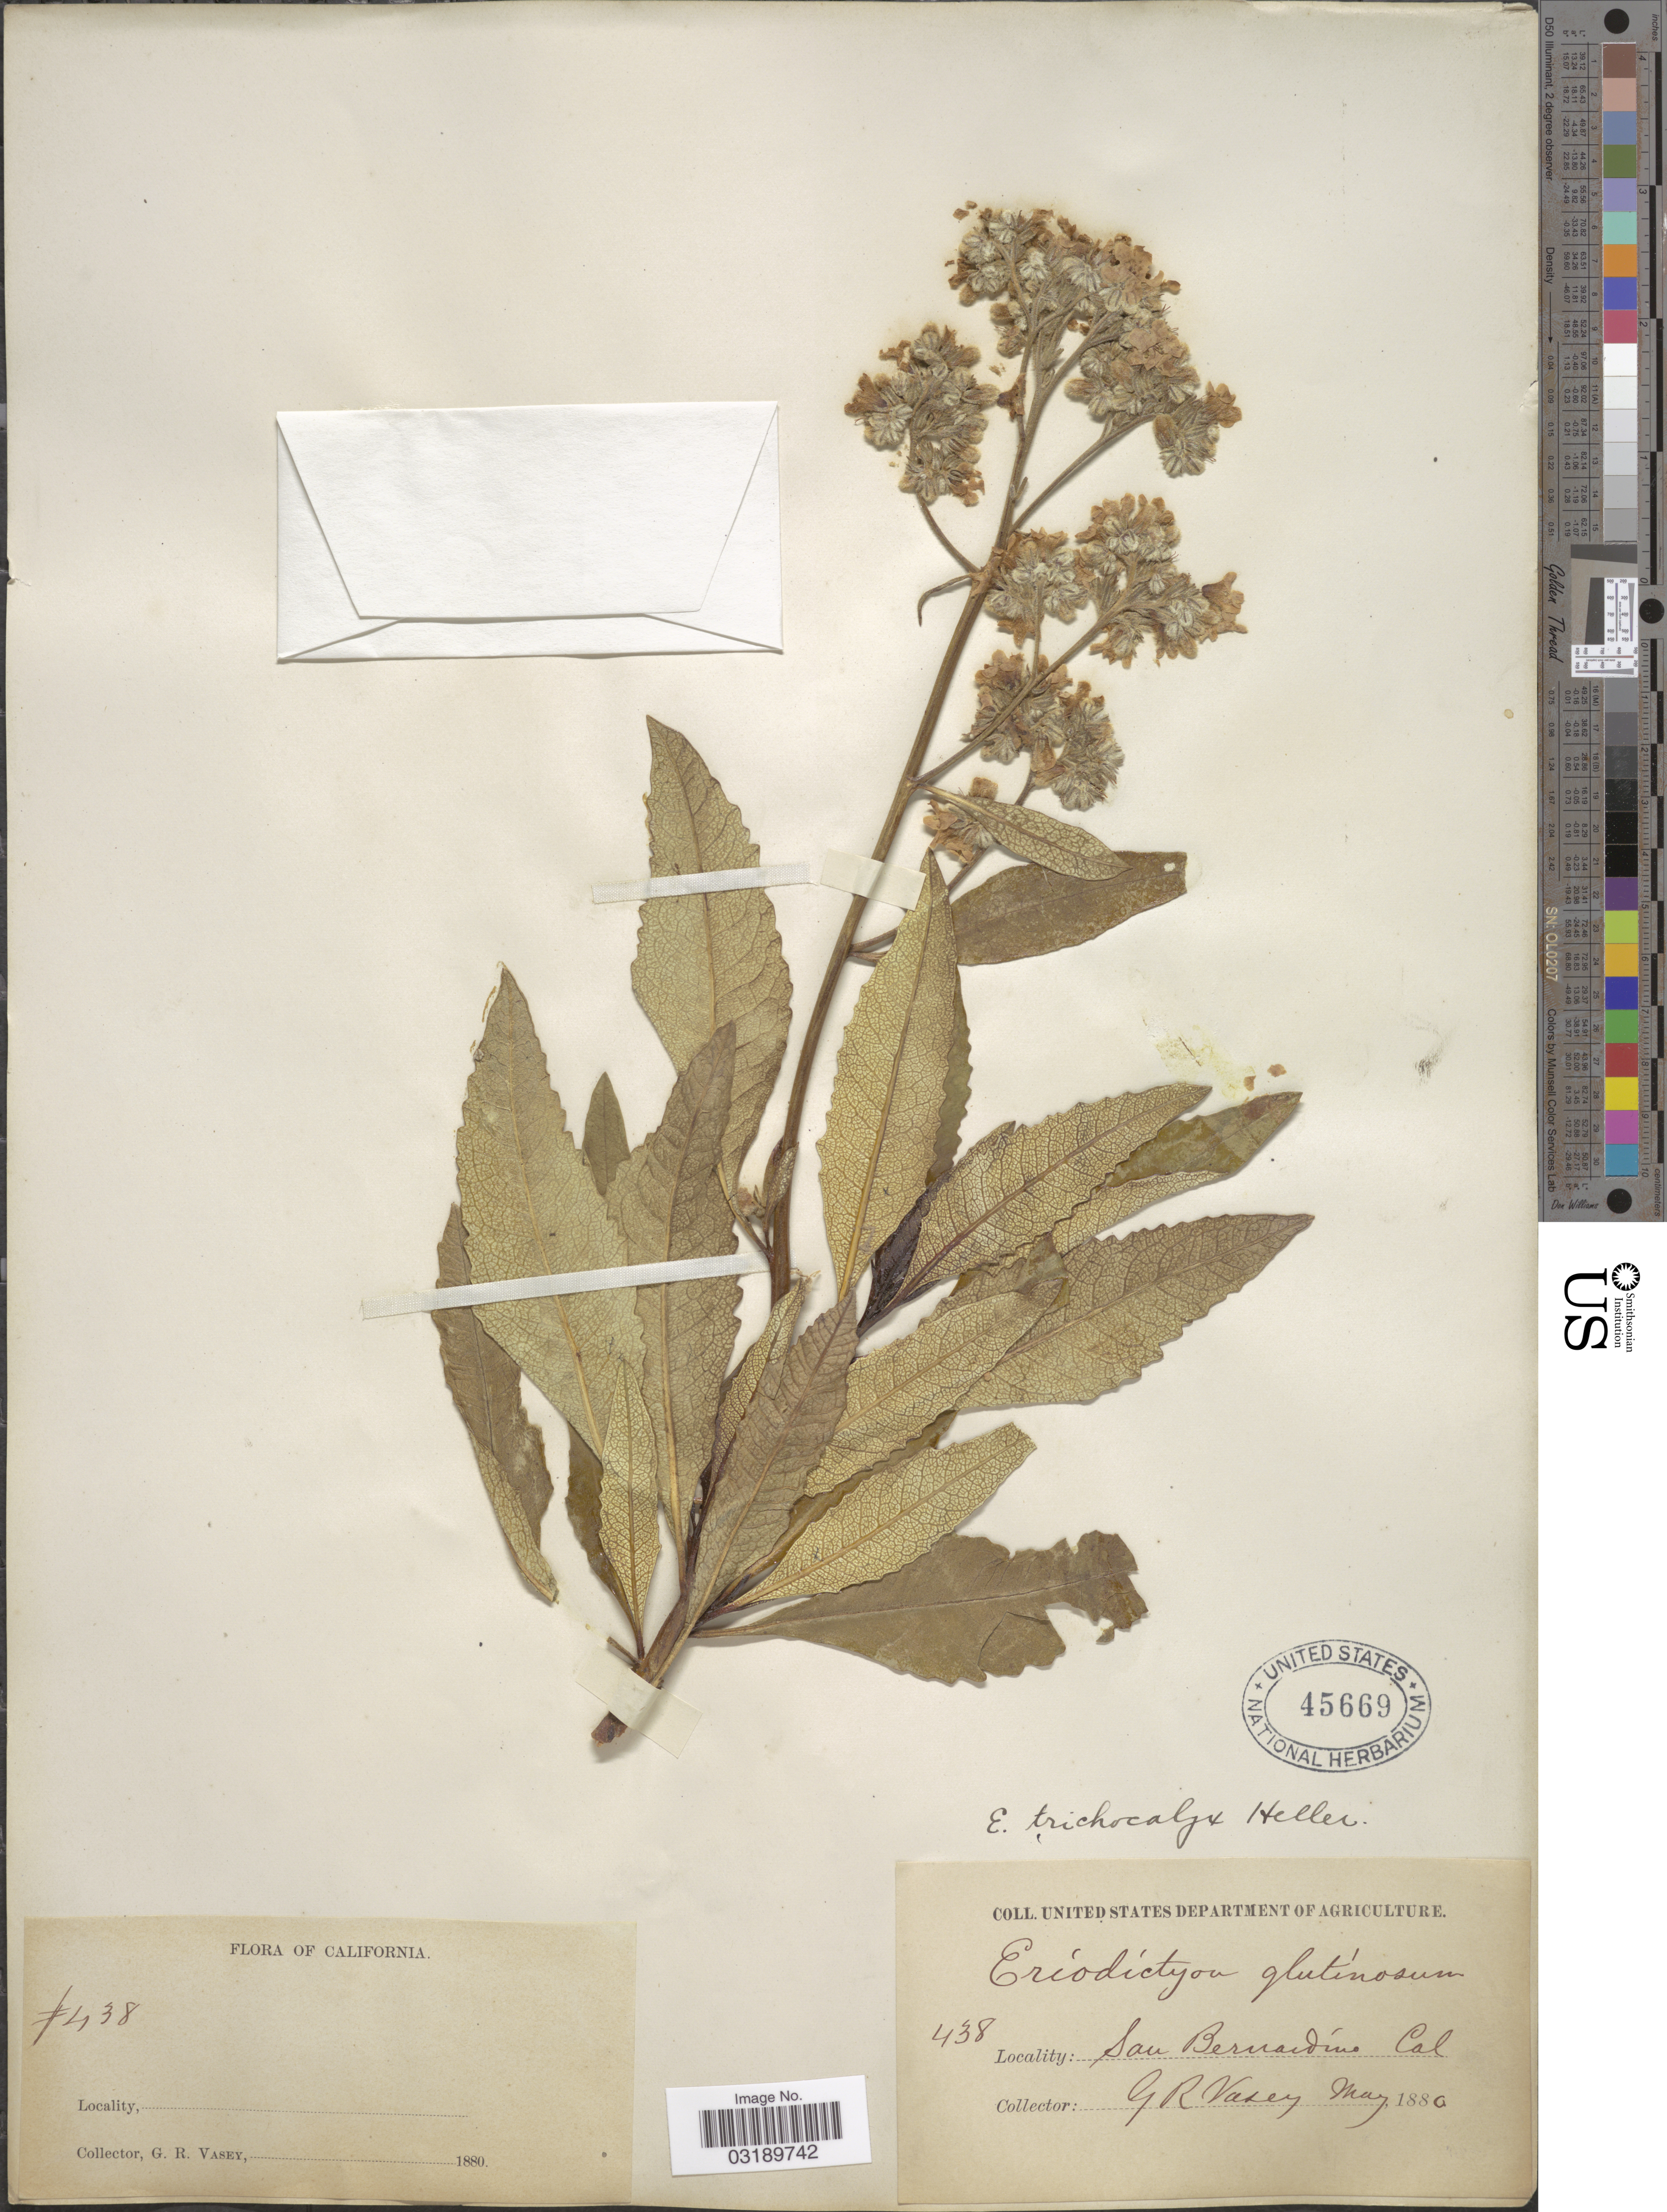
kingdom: Plantae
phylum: Tracheophyta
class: Magnoliopsida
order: Boraginales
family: Namaceae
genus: Eriodictyon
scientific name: Eriodictyon trichocalyx var. trichocalyx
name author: A. Heller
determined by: Rogers, Z. S.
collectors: G. R. Vasey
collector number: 438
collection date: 1880-05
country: United States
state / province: California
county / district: San Bernardino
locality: San Bernardino.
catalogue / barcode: US 45669